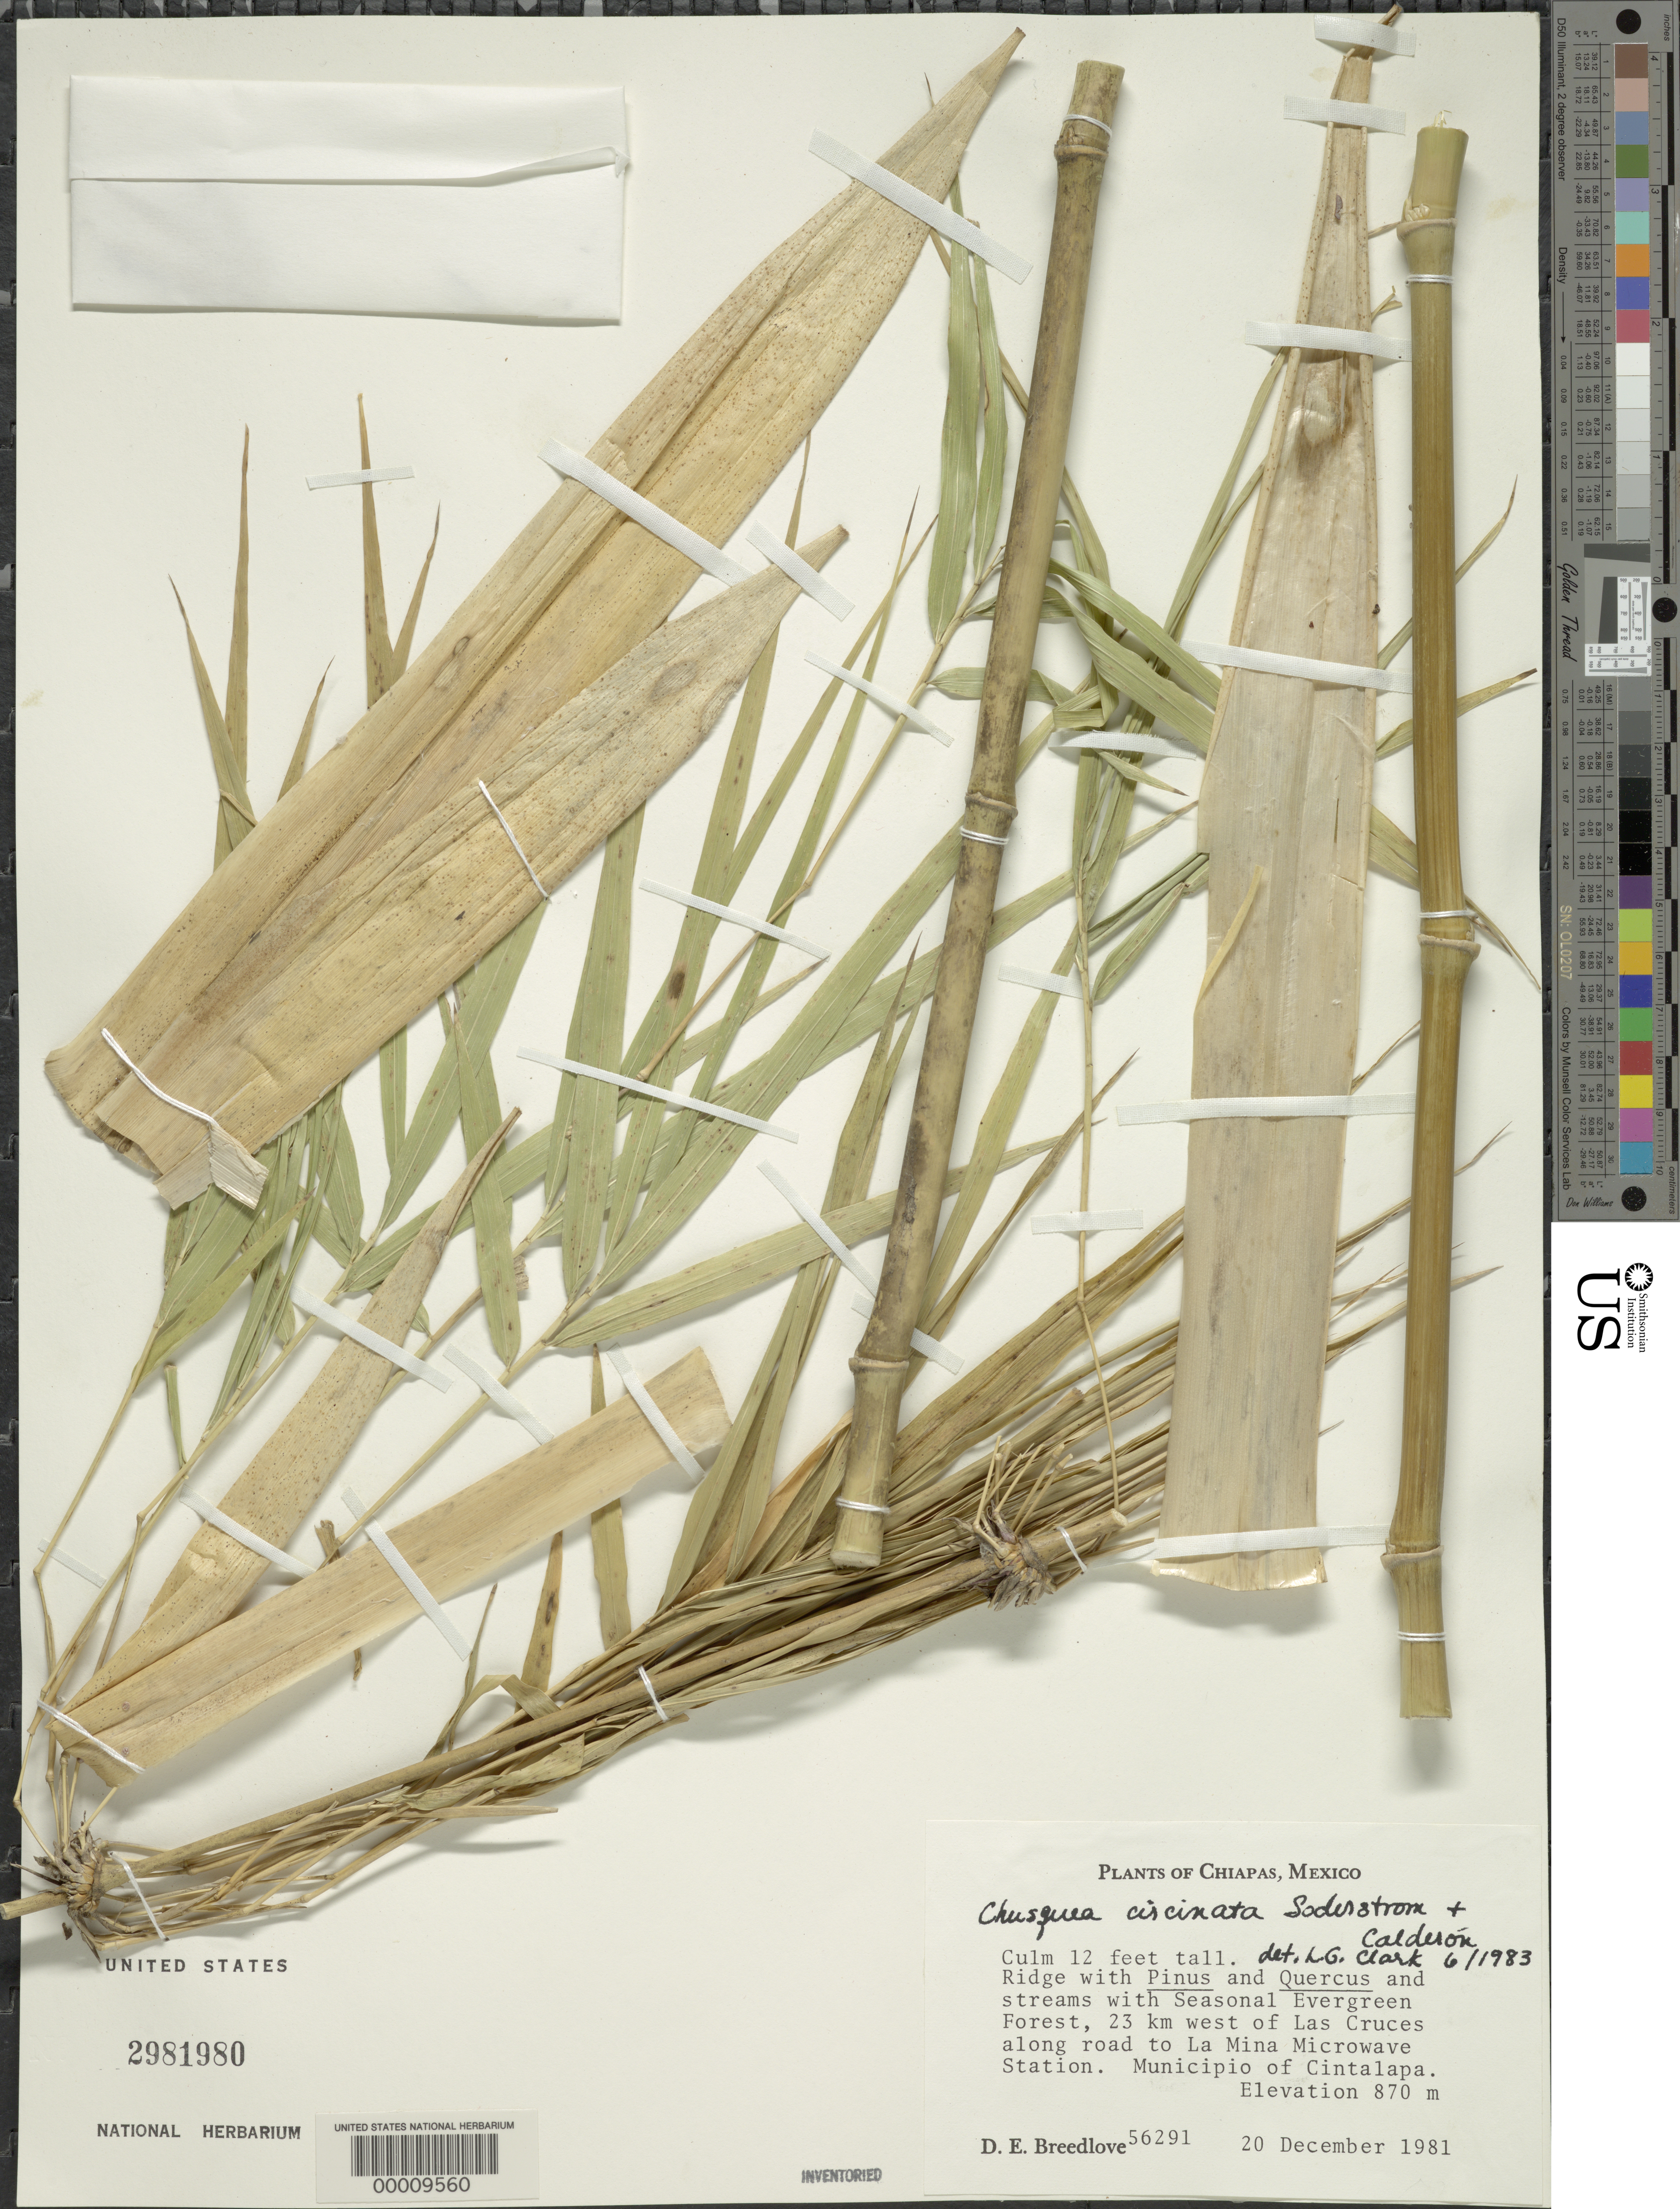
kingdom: Plantae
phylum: Tracheophyta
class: Liliopsida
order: Poales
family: Poaceae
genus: Chusquea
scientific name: Chusquea circinata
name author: Soderstr. & C. E. Calderón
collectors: D. E. Breedlove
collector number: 56291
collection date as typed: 20 Dec 1981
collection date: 1981-12-20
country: Mexico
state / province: Chiapas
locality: La Mina microwave station, Las Cruces, Cintalapa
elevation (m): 870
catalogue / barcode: US 2981980